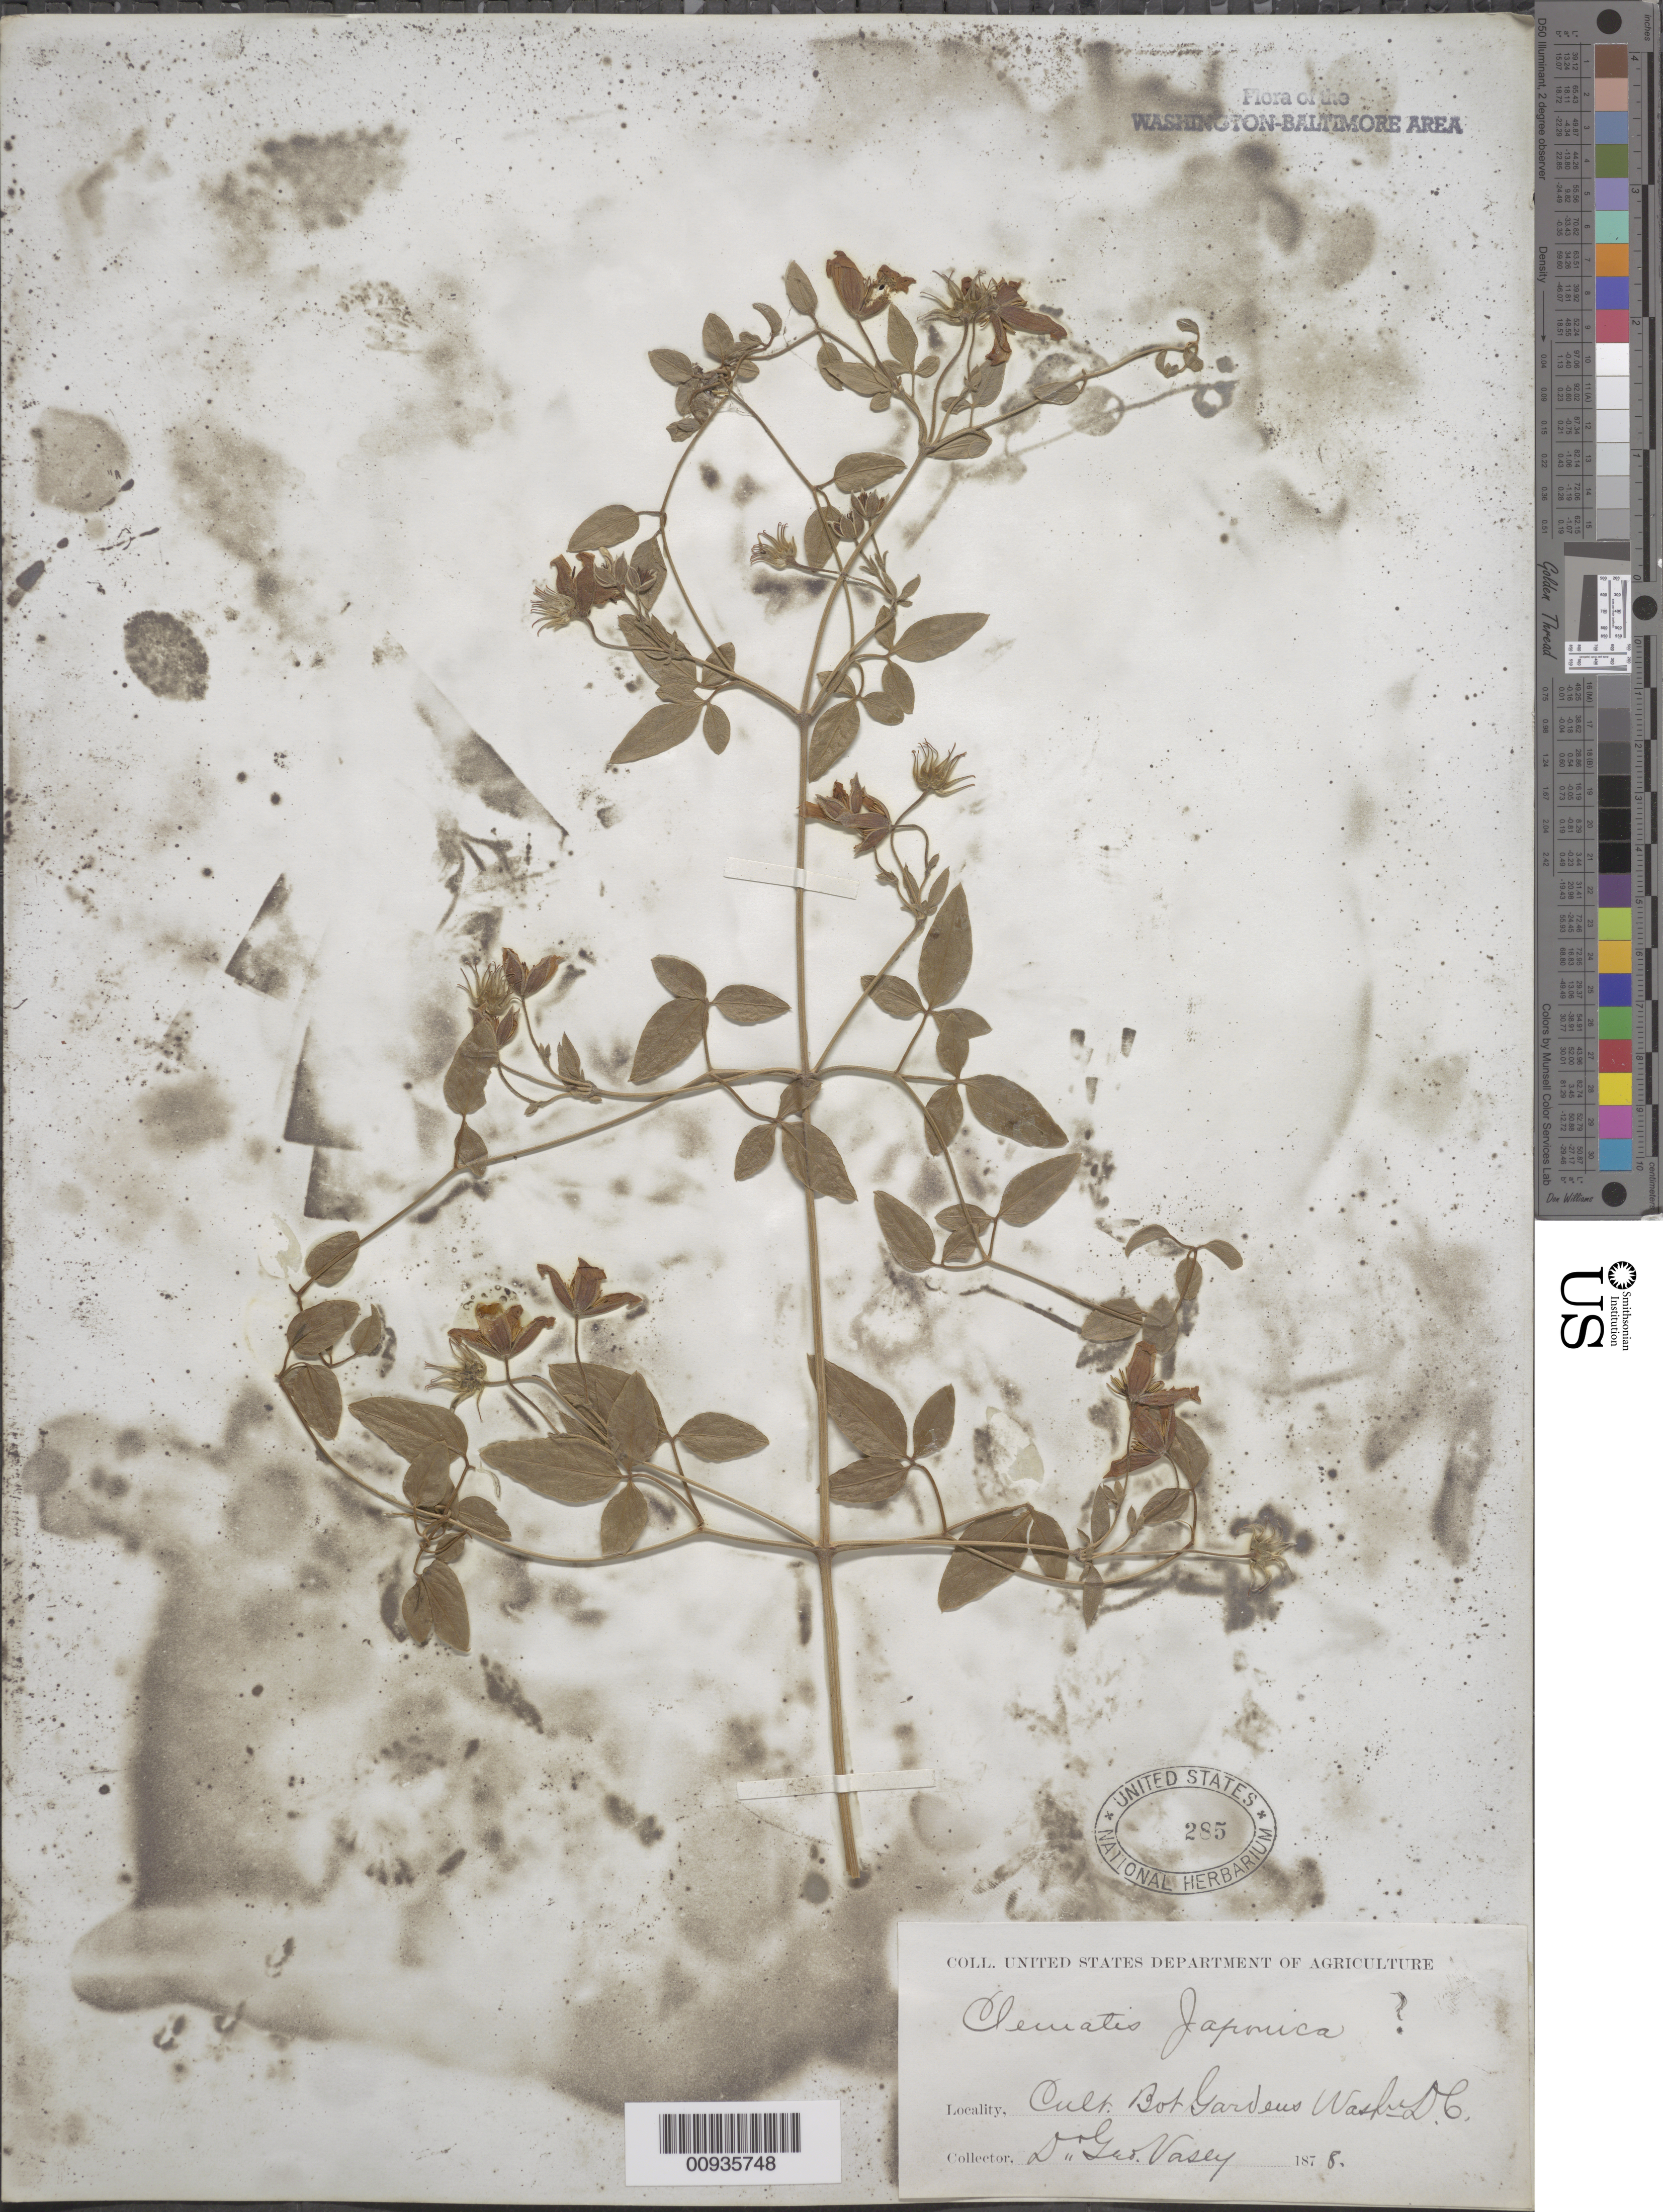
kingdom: Plantae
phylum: Tracheophyta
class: Magnoliopsida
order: Ranunculales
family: Ranunculaceae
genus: Clematis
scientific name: Clematis japonica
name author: Thunb.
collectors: G. Vasey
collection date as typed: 1878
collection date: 1878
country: United States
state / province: District of Columbia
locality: Botanic Garden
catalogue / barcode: US 285